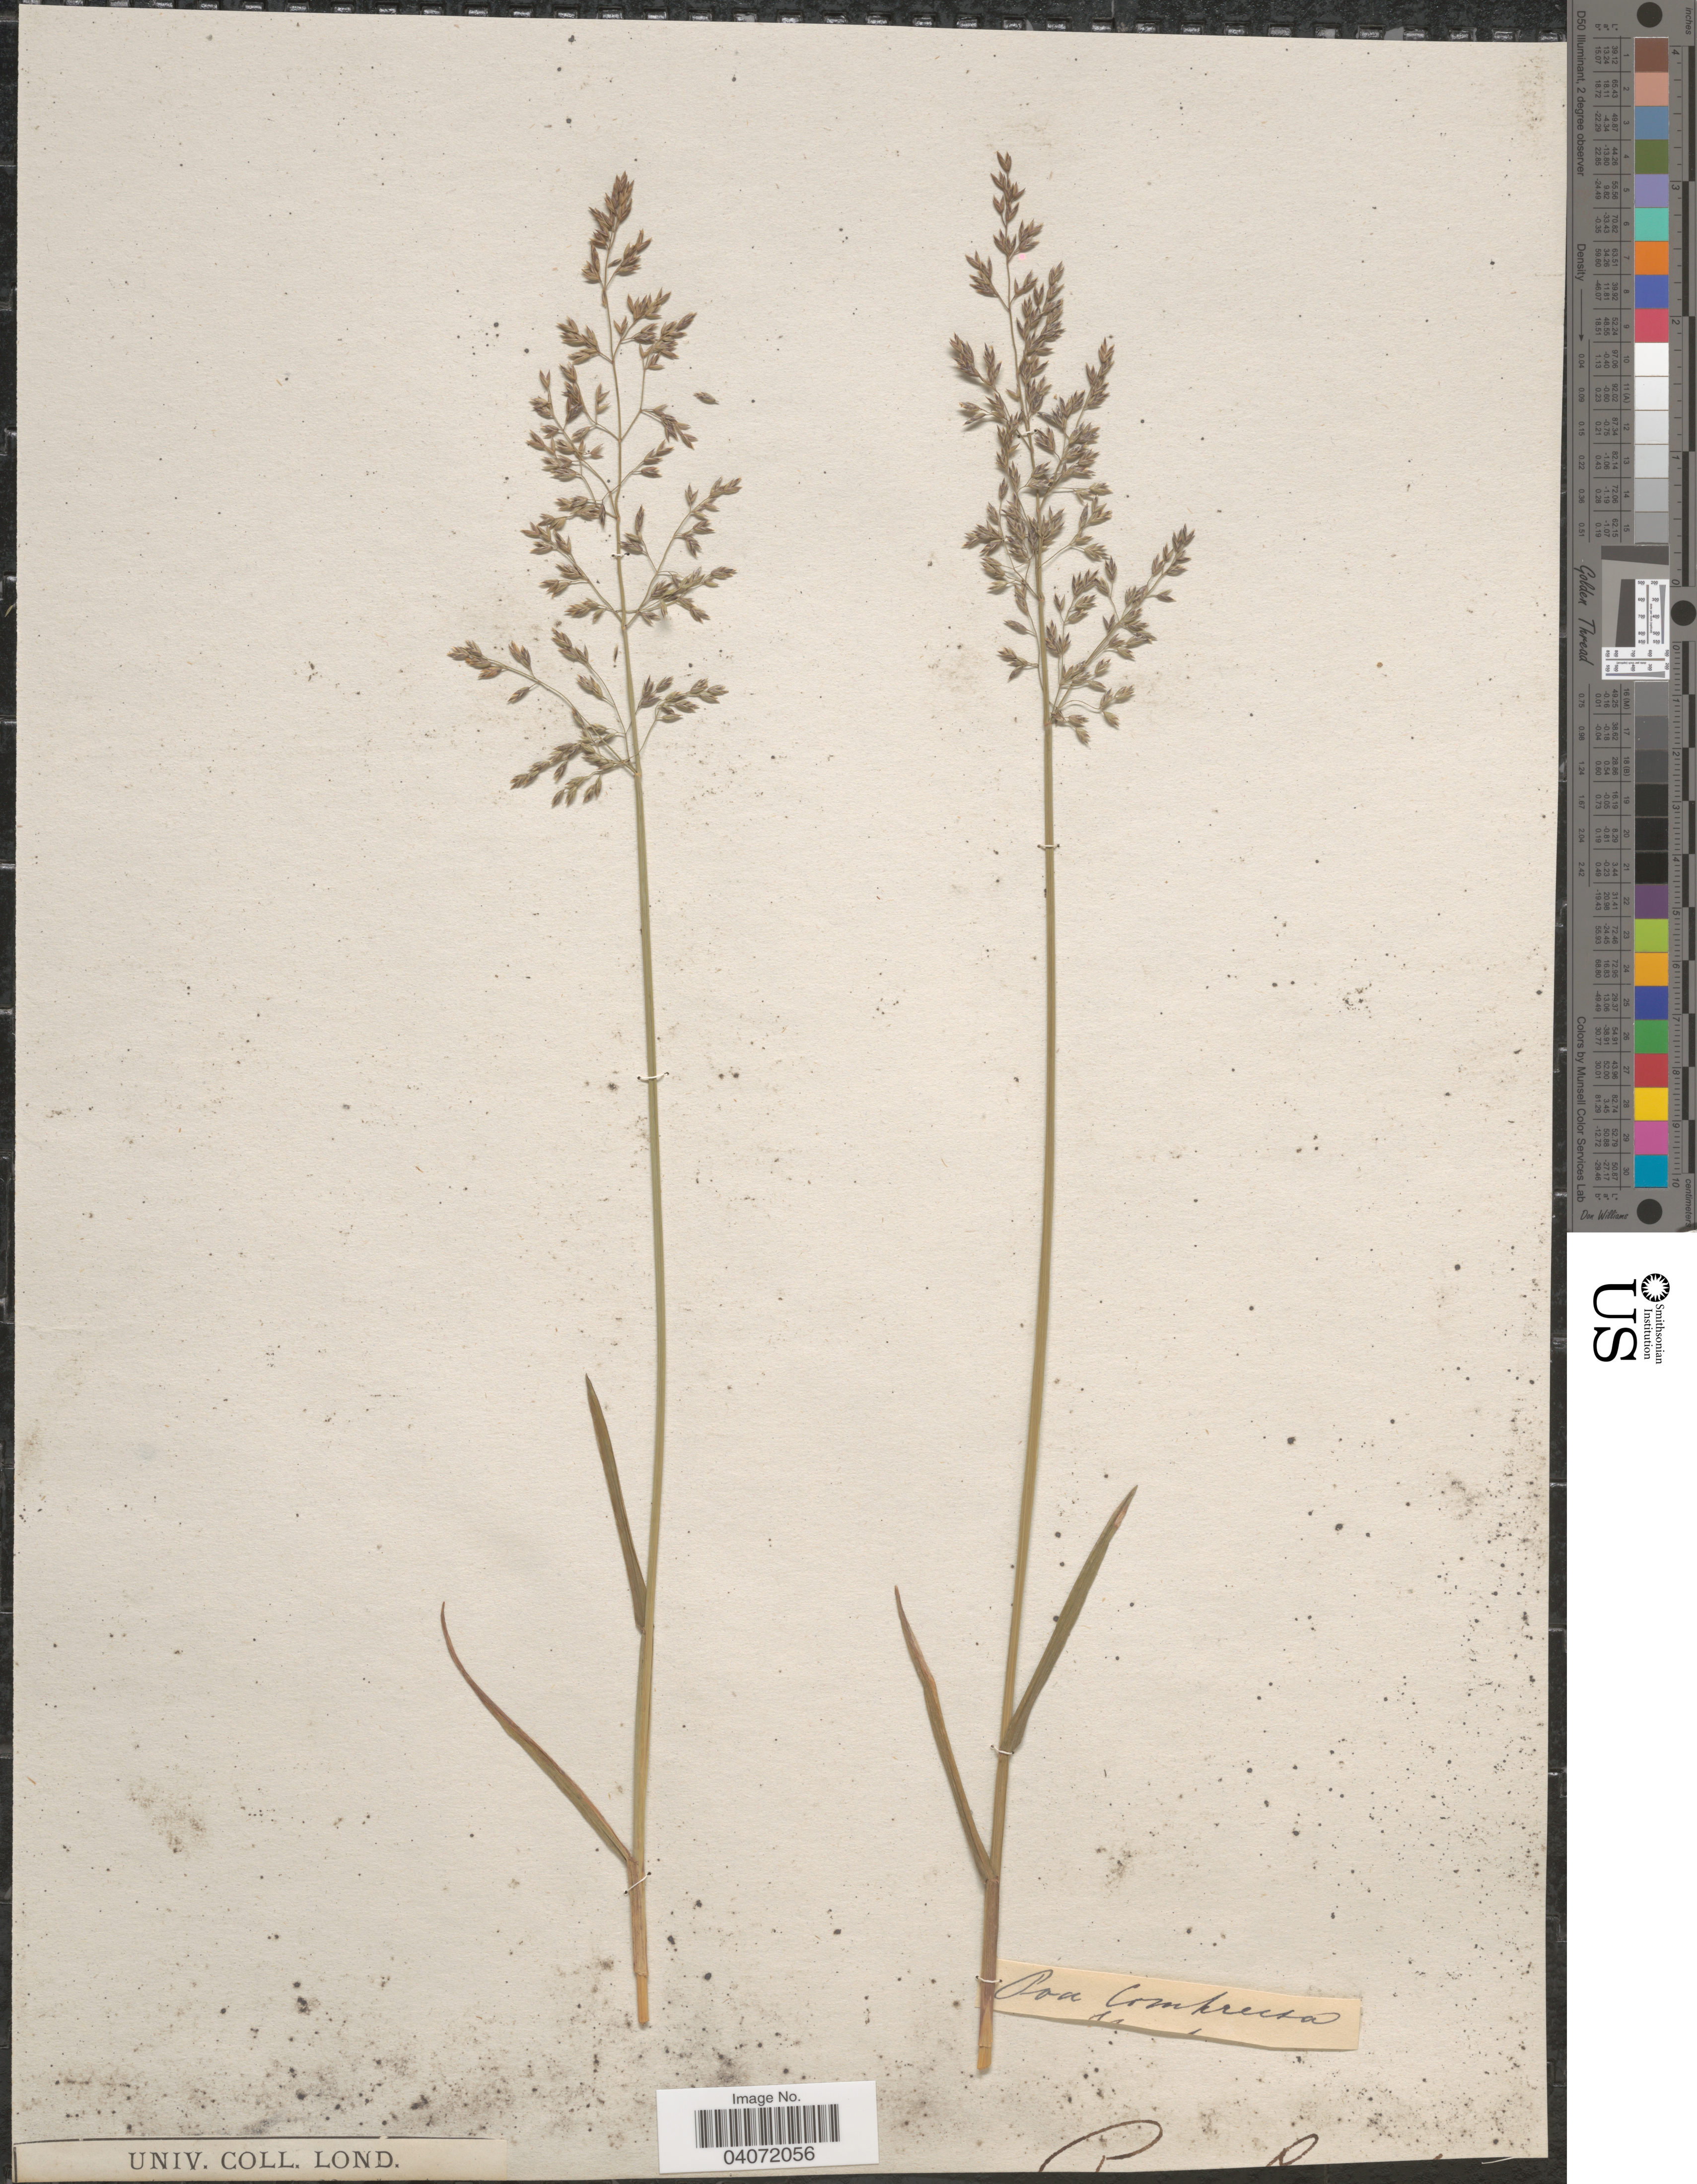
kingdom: Plantae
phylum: Tracheophyta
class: Liliopsida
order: Poales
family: Poaceae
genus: Poa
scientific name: Poa compressa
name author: L.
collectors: Univ. Col. London